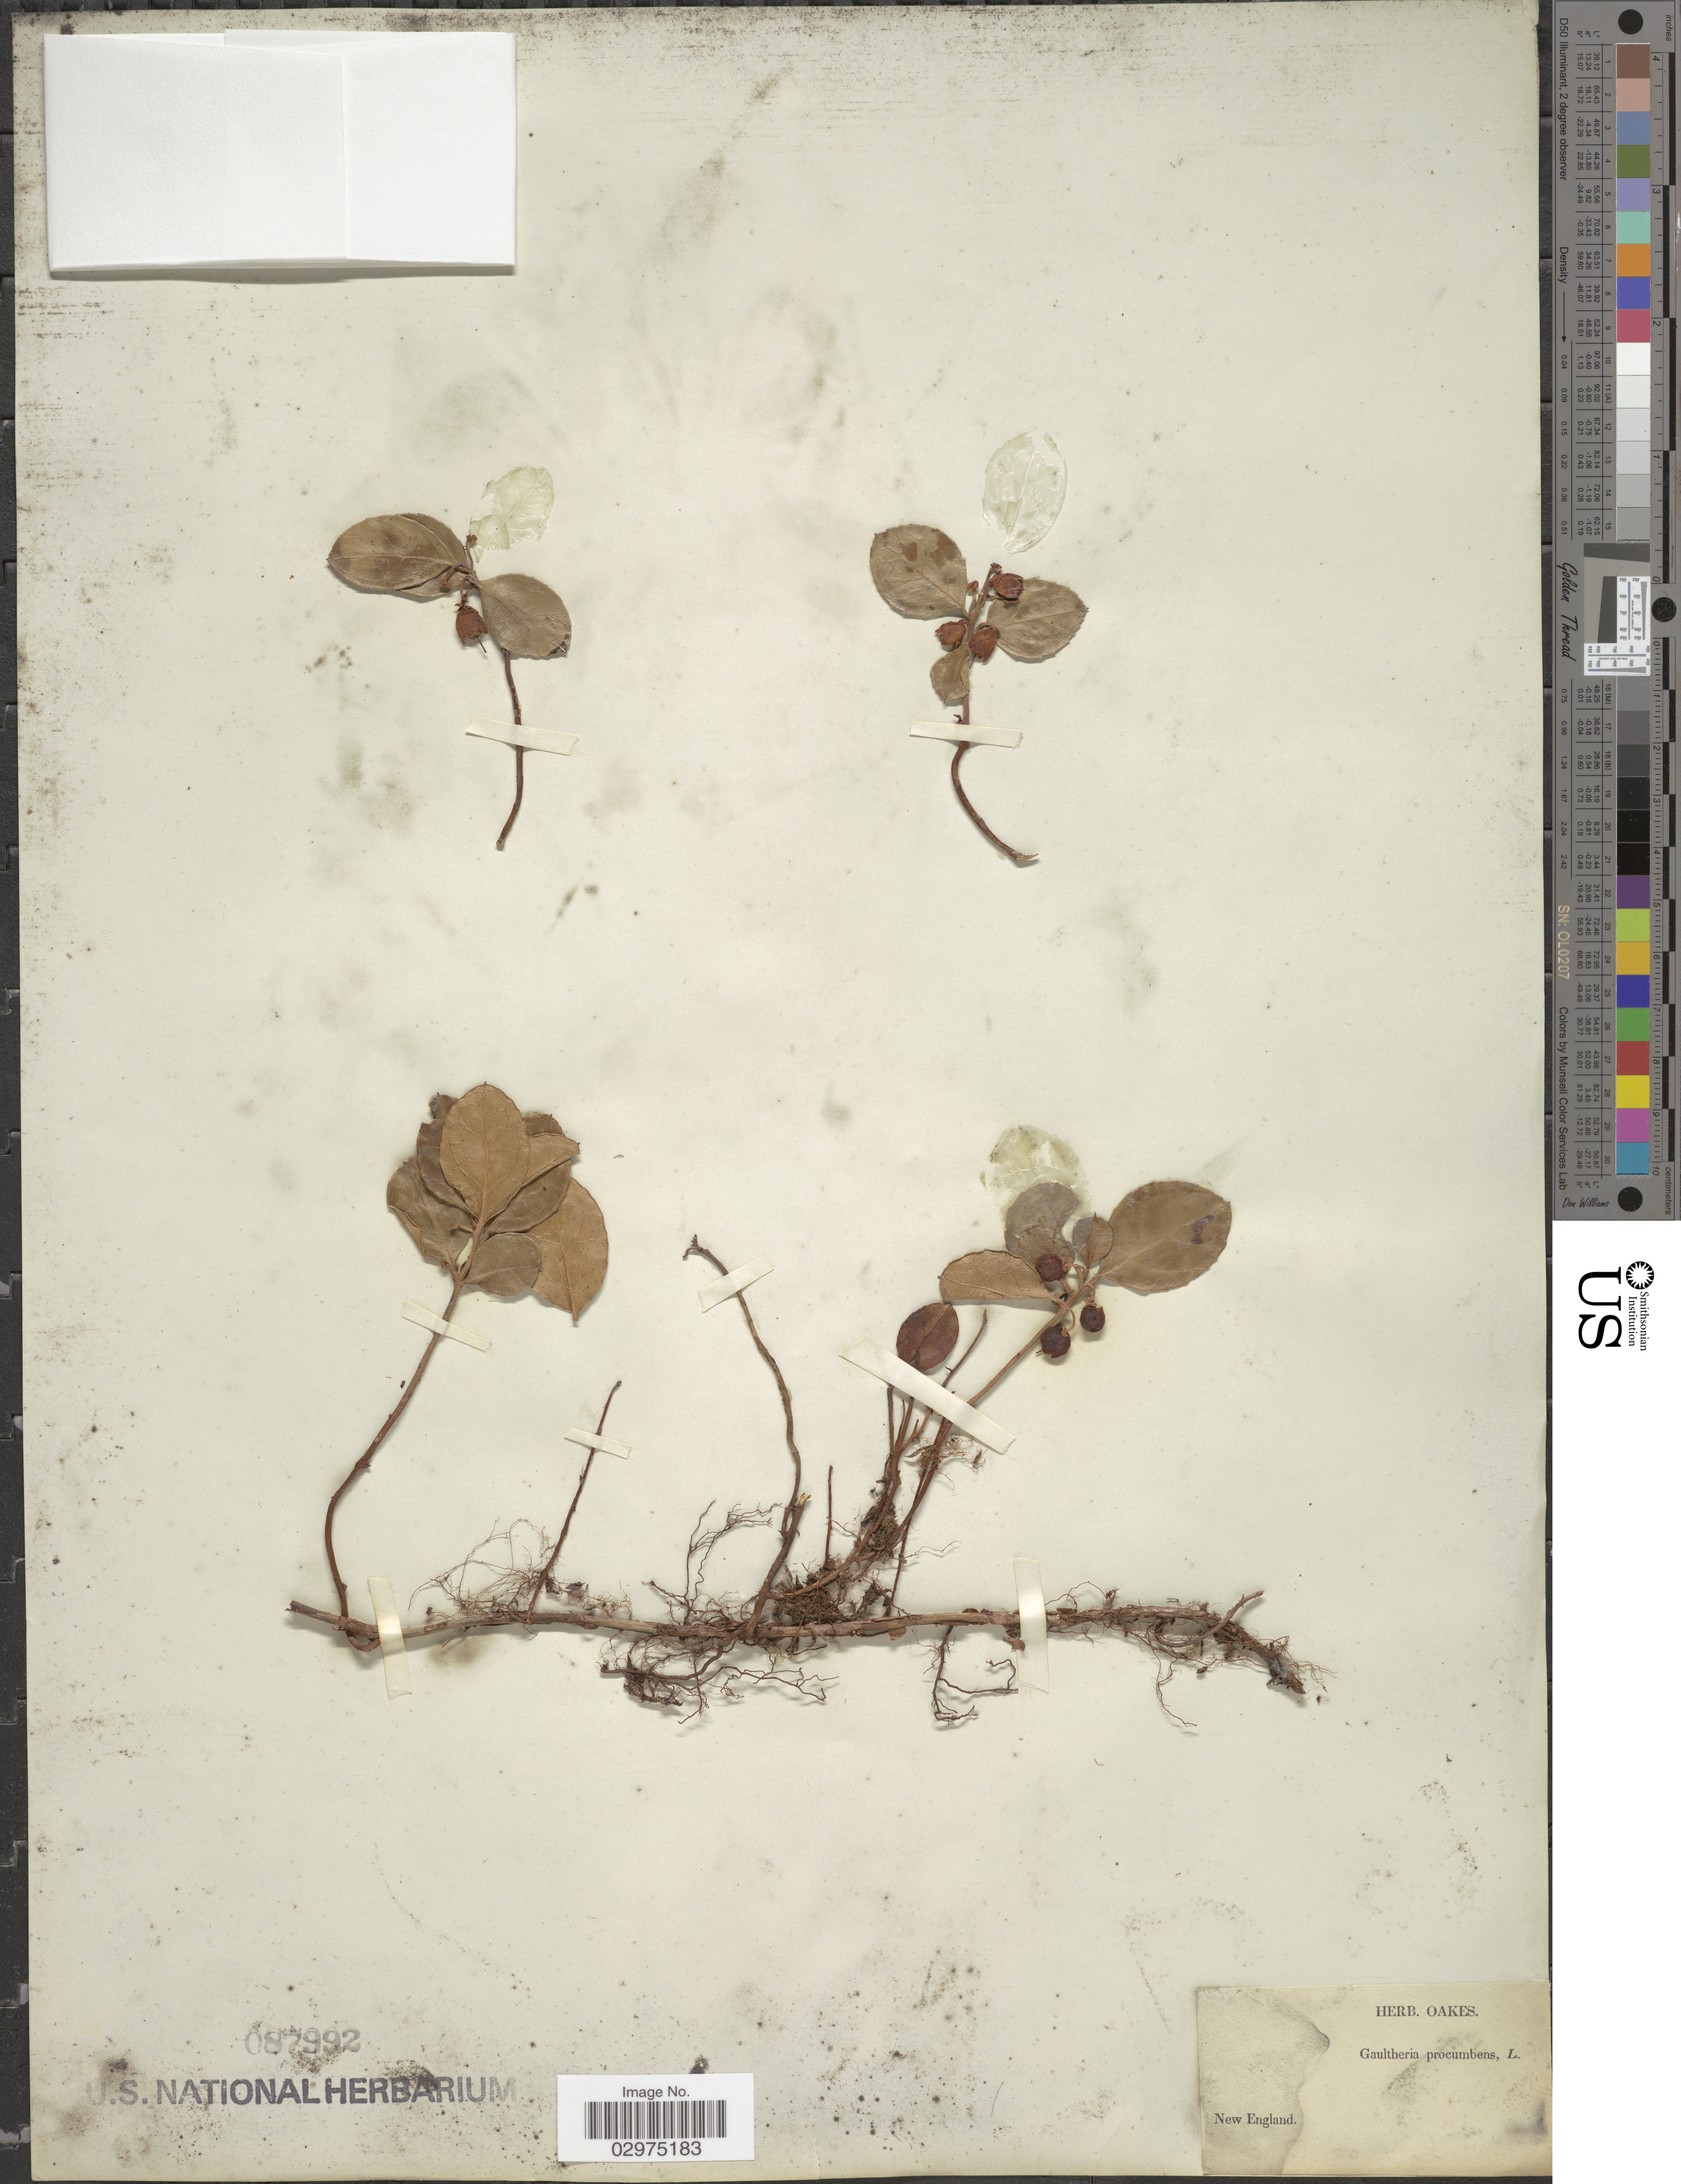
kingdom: Plantae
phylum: Tracheophyta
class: Magnoliopsida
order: Ericales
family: Ericaceae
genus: Gaultheria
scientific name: Gaultheria procumbens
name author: L.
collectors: ex herb. Oakes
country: United States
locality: New England.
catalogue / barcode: US 87992